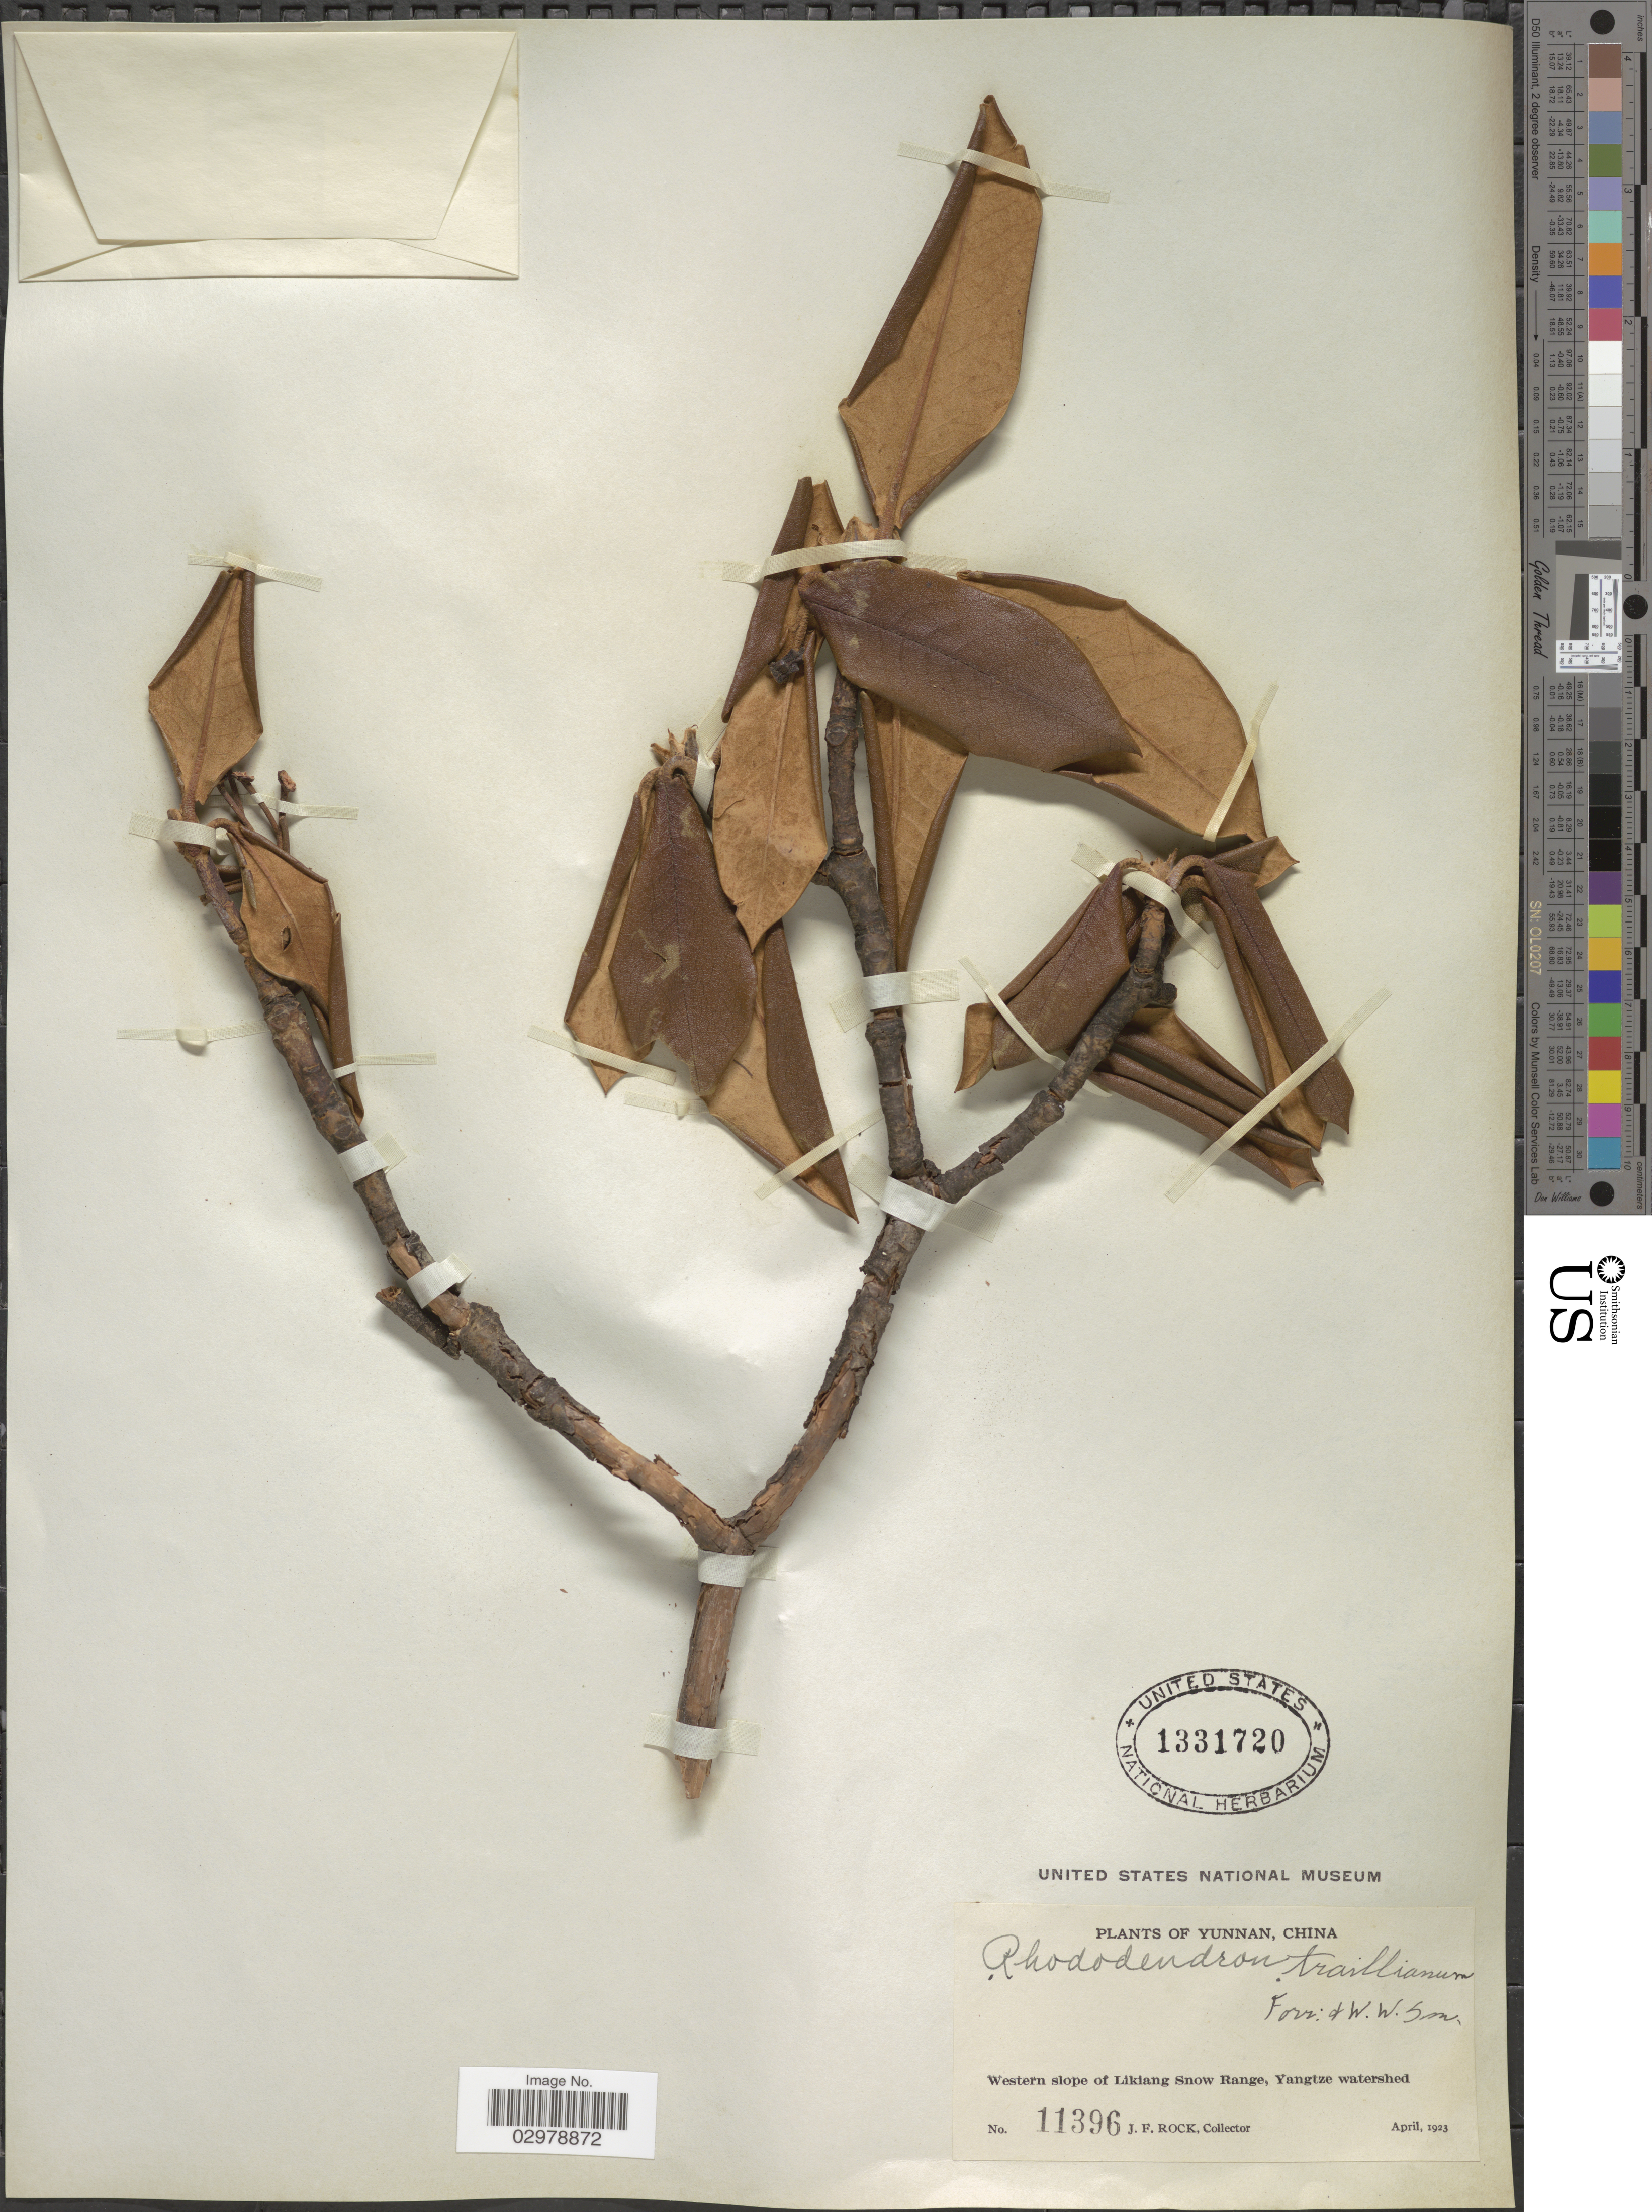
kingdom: Plantae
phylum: Tracheophyta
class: Magnoliopsida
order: Ericales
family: Ericaceae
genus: Rhododendron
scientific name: Rhododendron traillianum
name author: Forrest & W.W. Sm.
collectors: J. Rock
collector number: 11396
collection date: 1923-04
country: China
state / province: Yunnan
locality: Western slope of Likiang Snow Range, Yangtze watershed.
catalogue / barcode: US 1331720